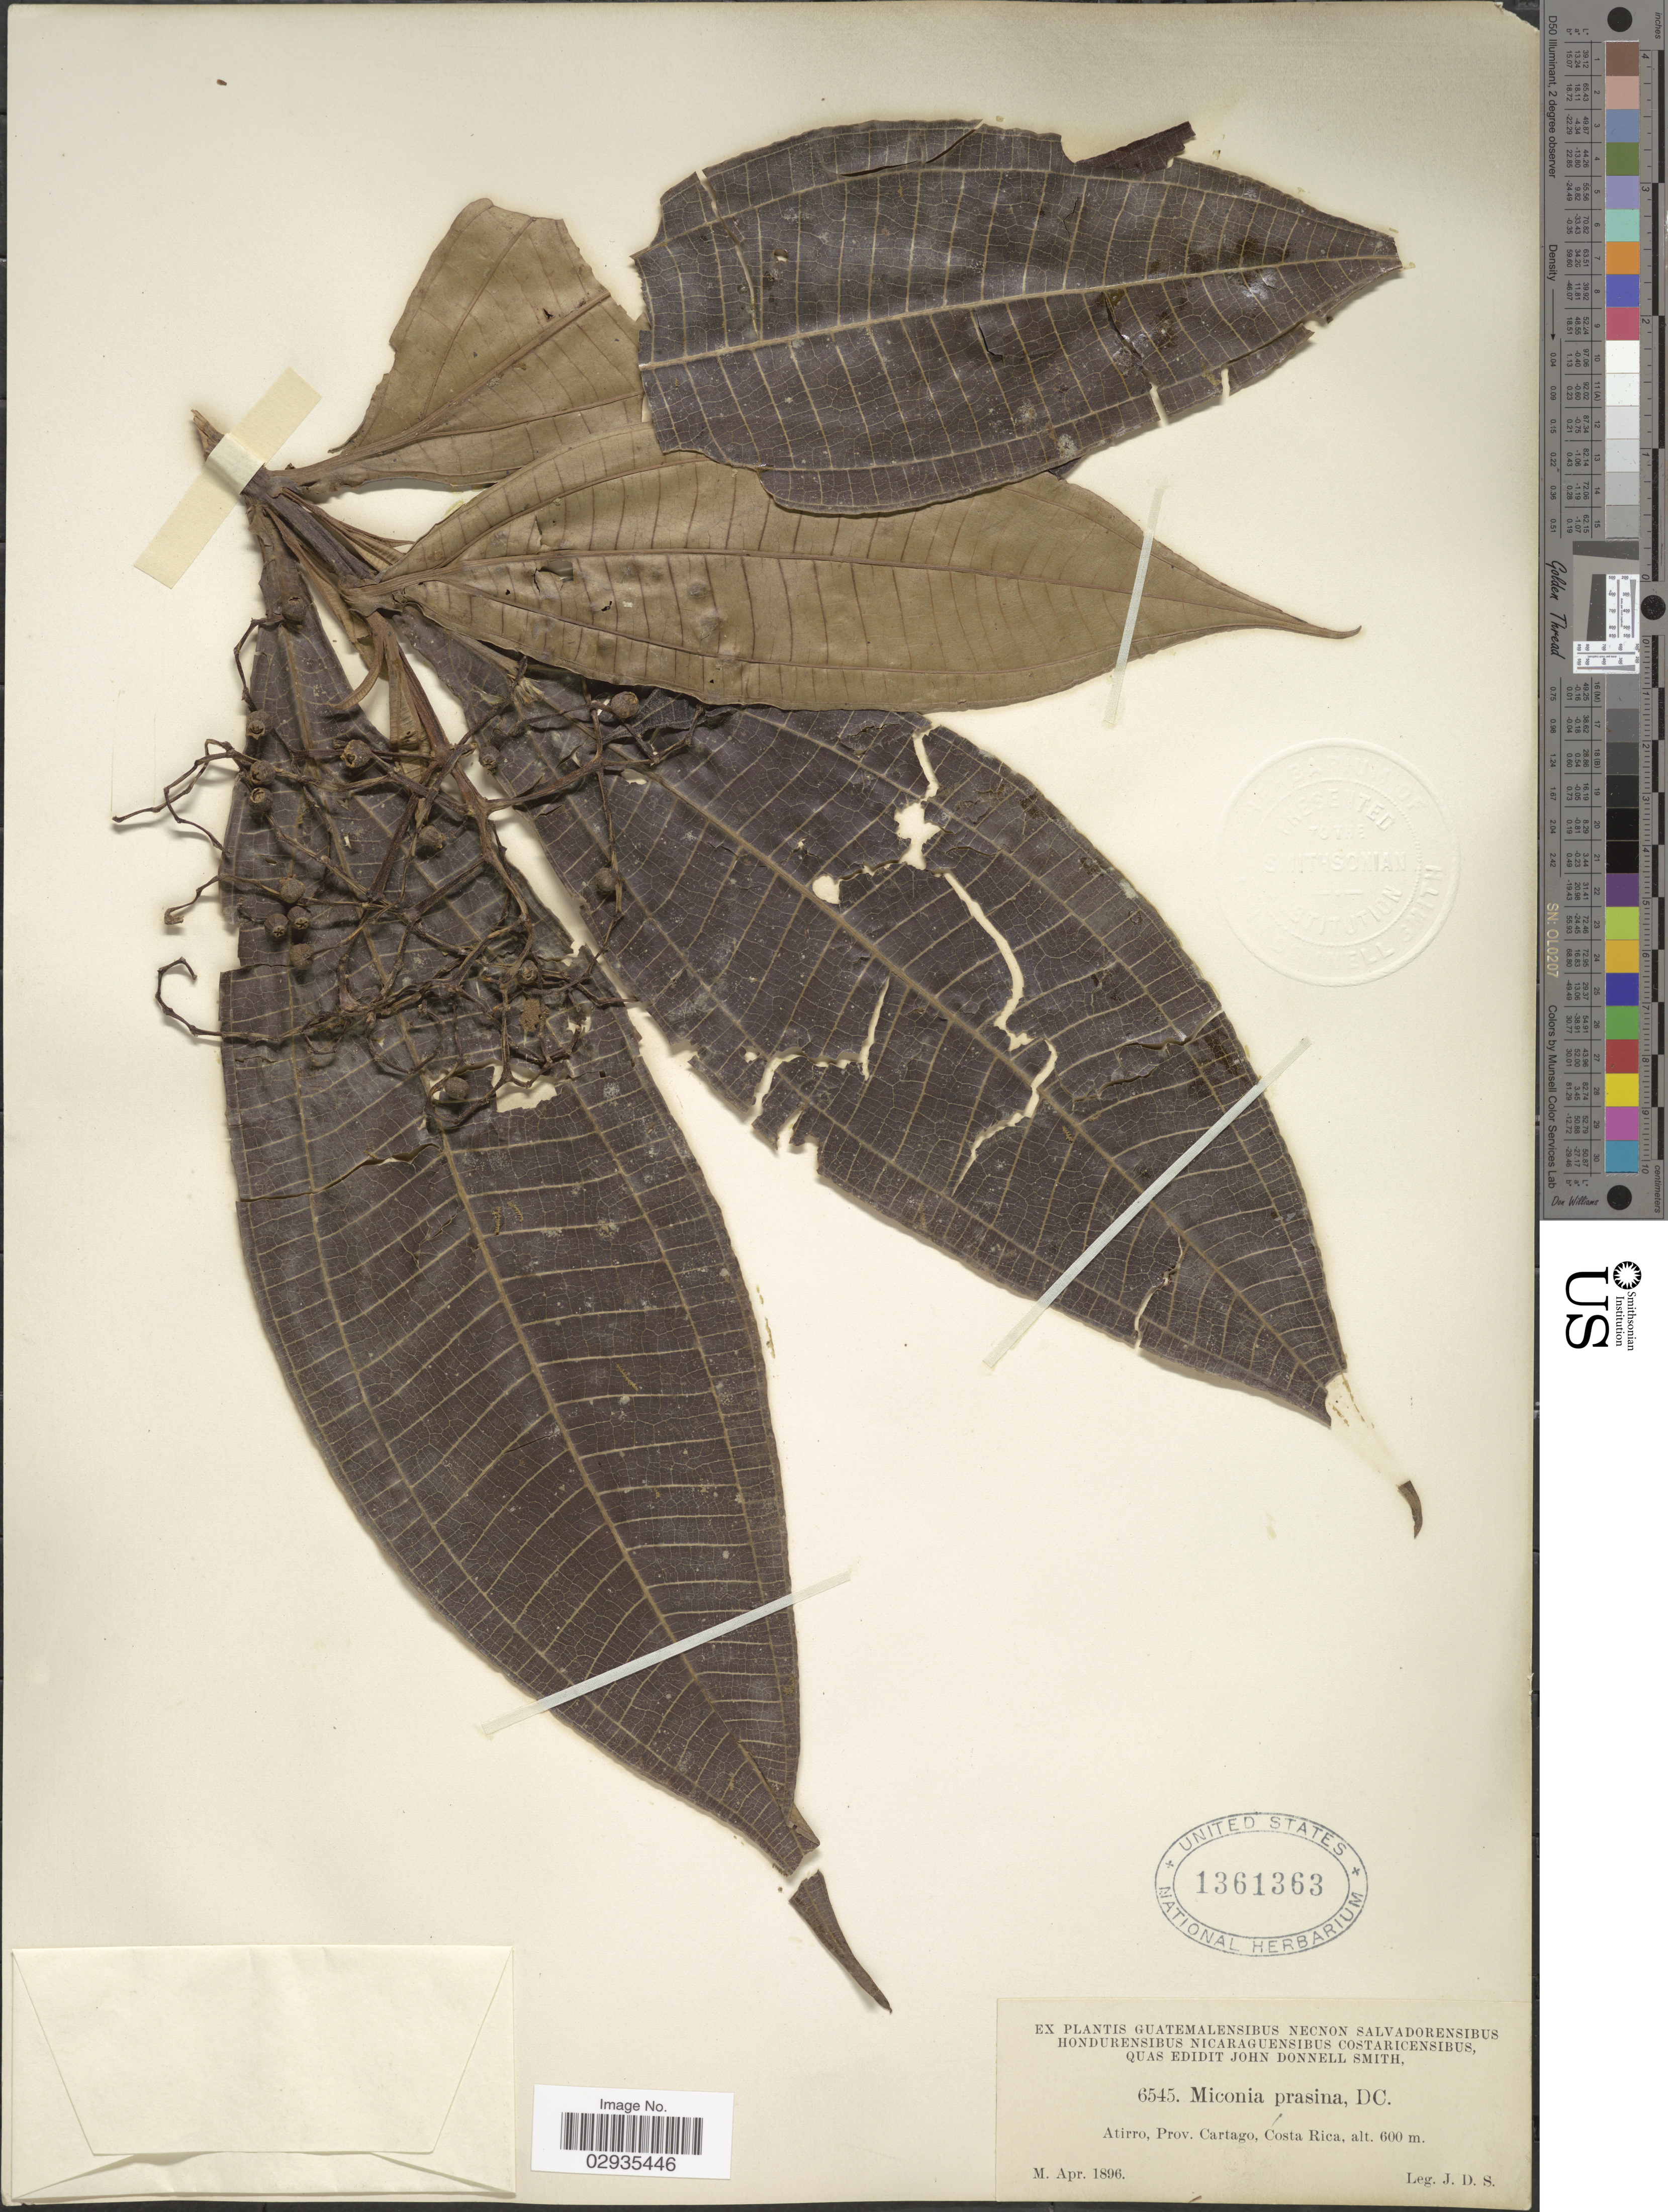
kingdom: Plantae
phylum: Tracheophyta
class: Magnoliopsida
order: Myrtales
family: Melastomataceae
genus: Miconia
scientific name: Miconia prasina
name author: (Sw.) DC.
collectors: J. Donnell Smith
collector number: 6545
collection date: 1896-04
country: Costa Rica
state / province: Cartago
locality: Atirro.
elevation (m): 600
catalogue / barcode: US 1361363